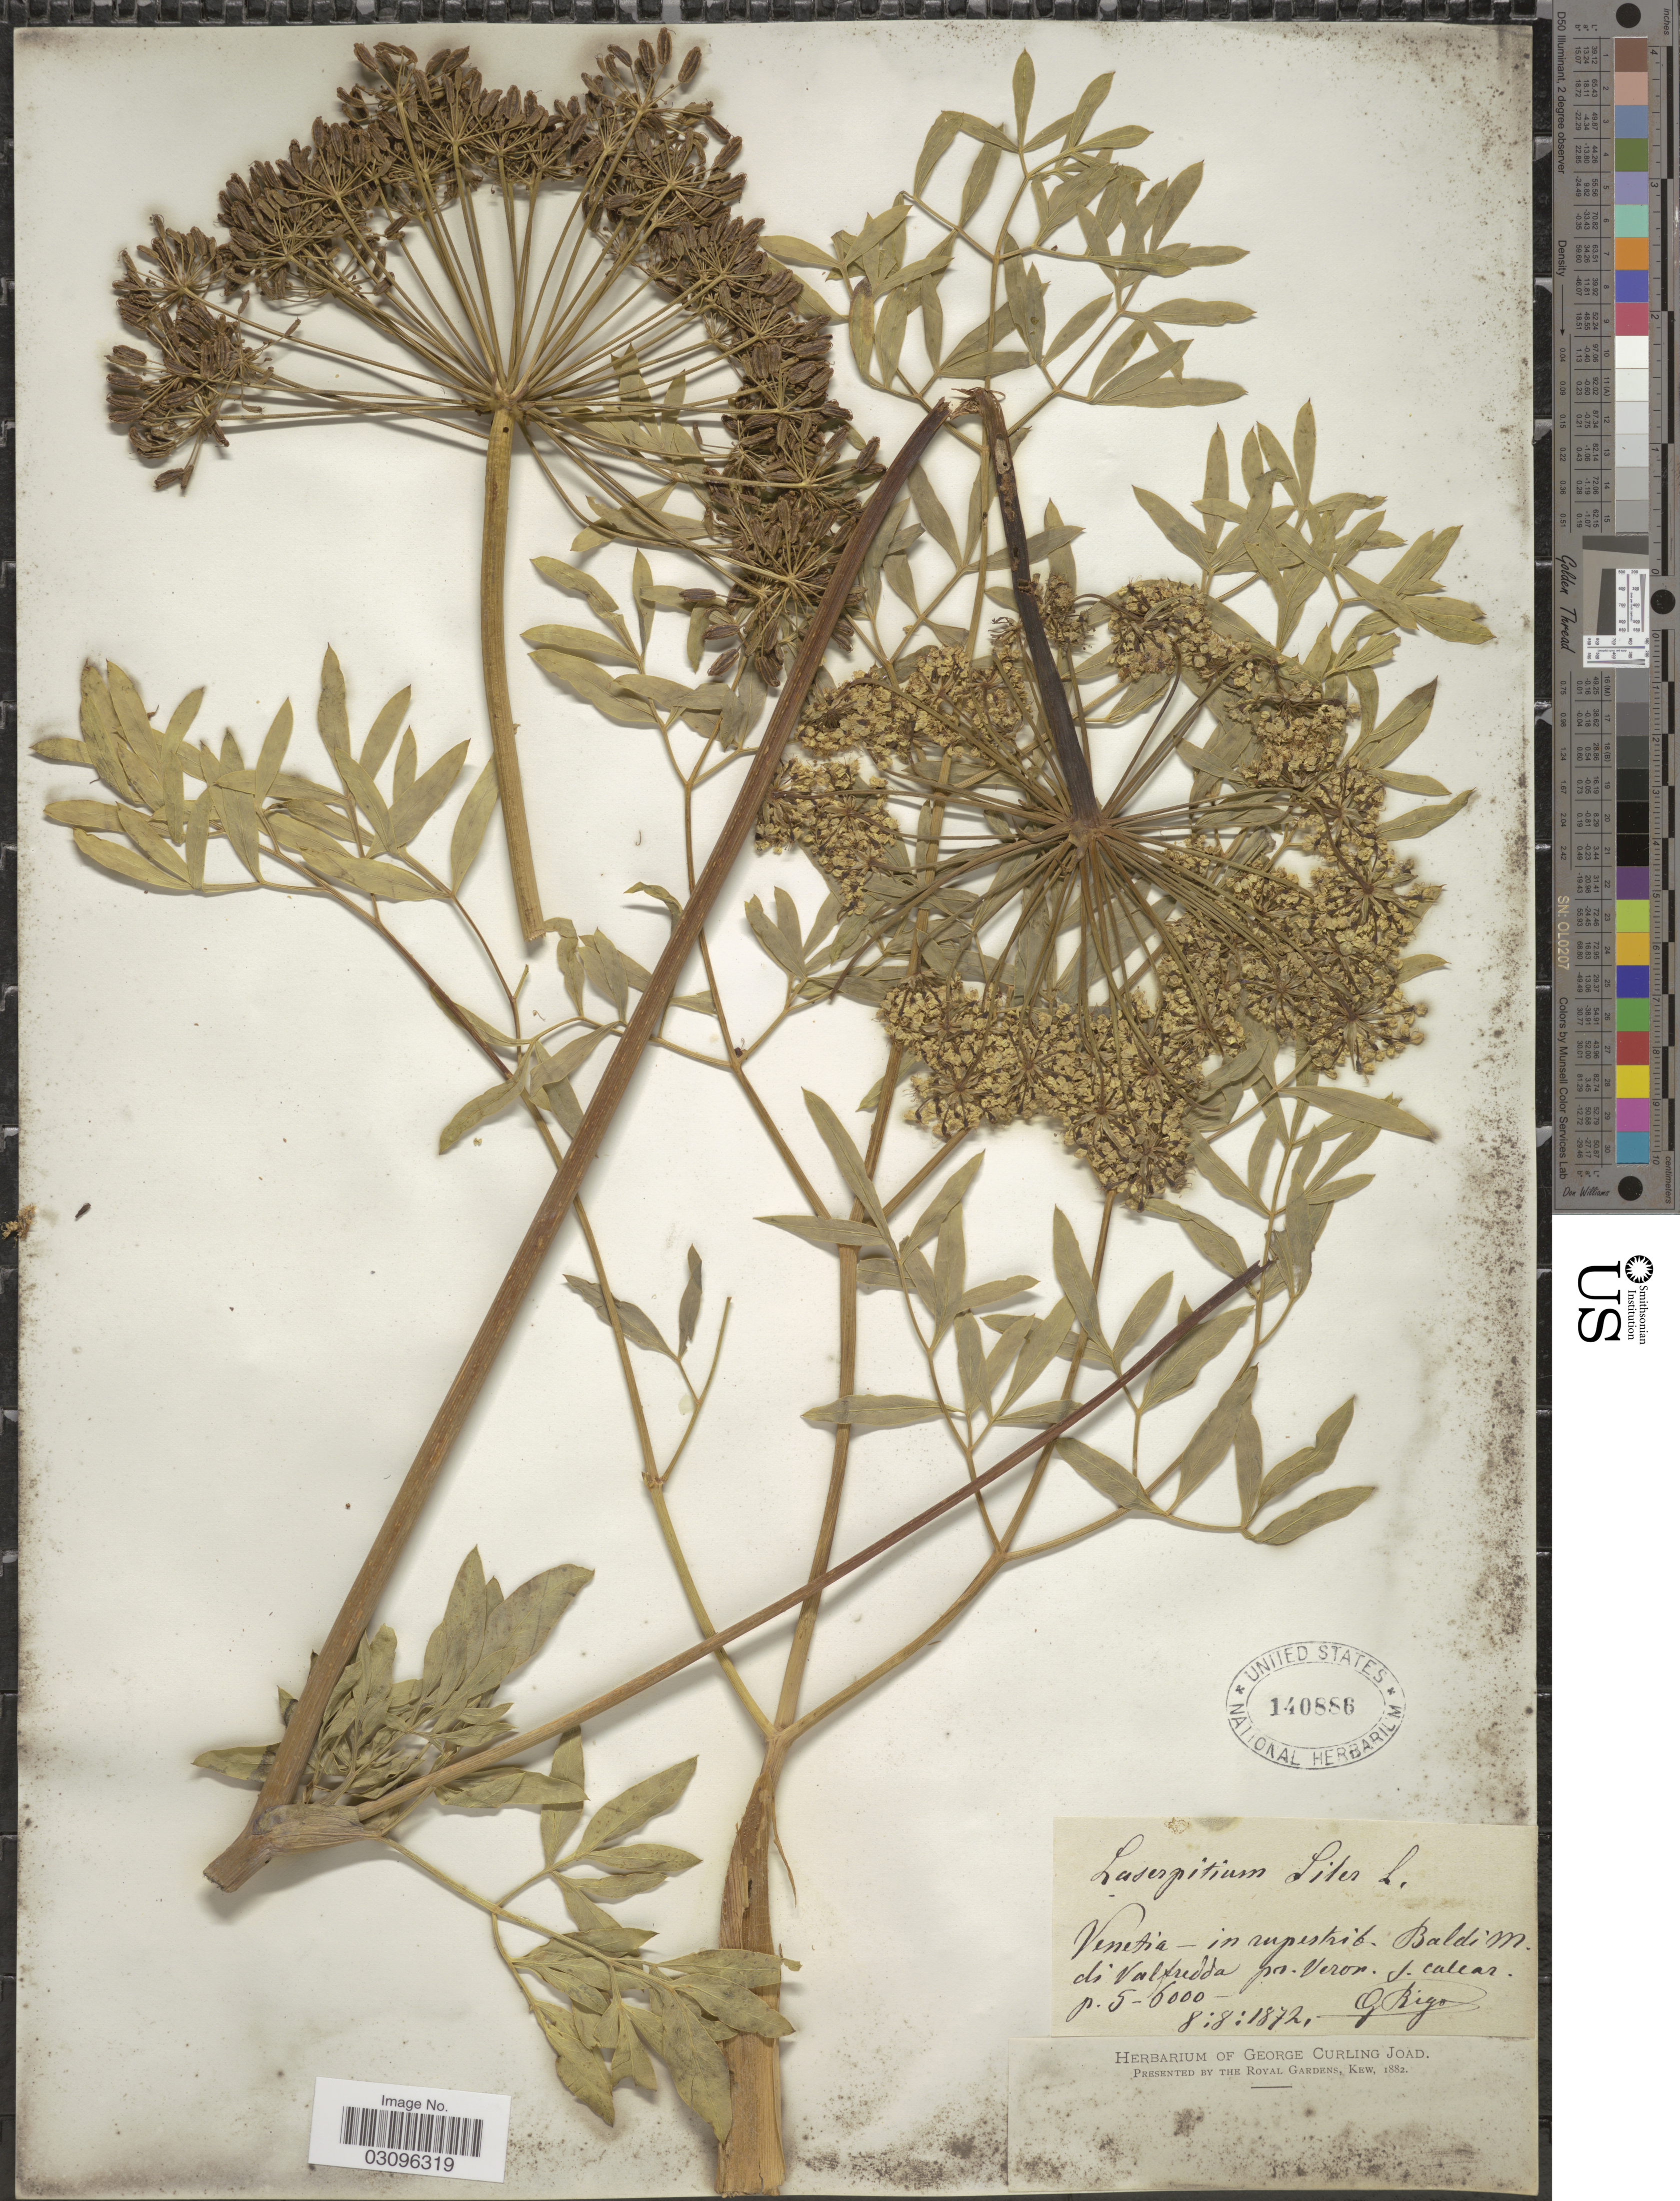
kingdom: Plantae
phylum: Tracheophyta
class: Magnoliopsida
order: Apiales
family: Apiaceae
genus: Laserpitium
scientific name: Laserpitium siler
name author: L.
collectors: G. Rigo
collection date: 1872-08-08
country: Italy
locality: Venetia-in rupestrib. Baldi M. di Valfredda pr. Veron. J. calcar. [interpreted]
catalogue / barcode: US 140886